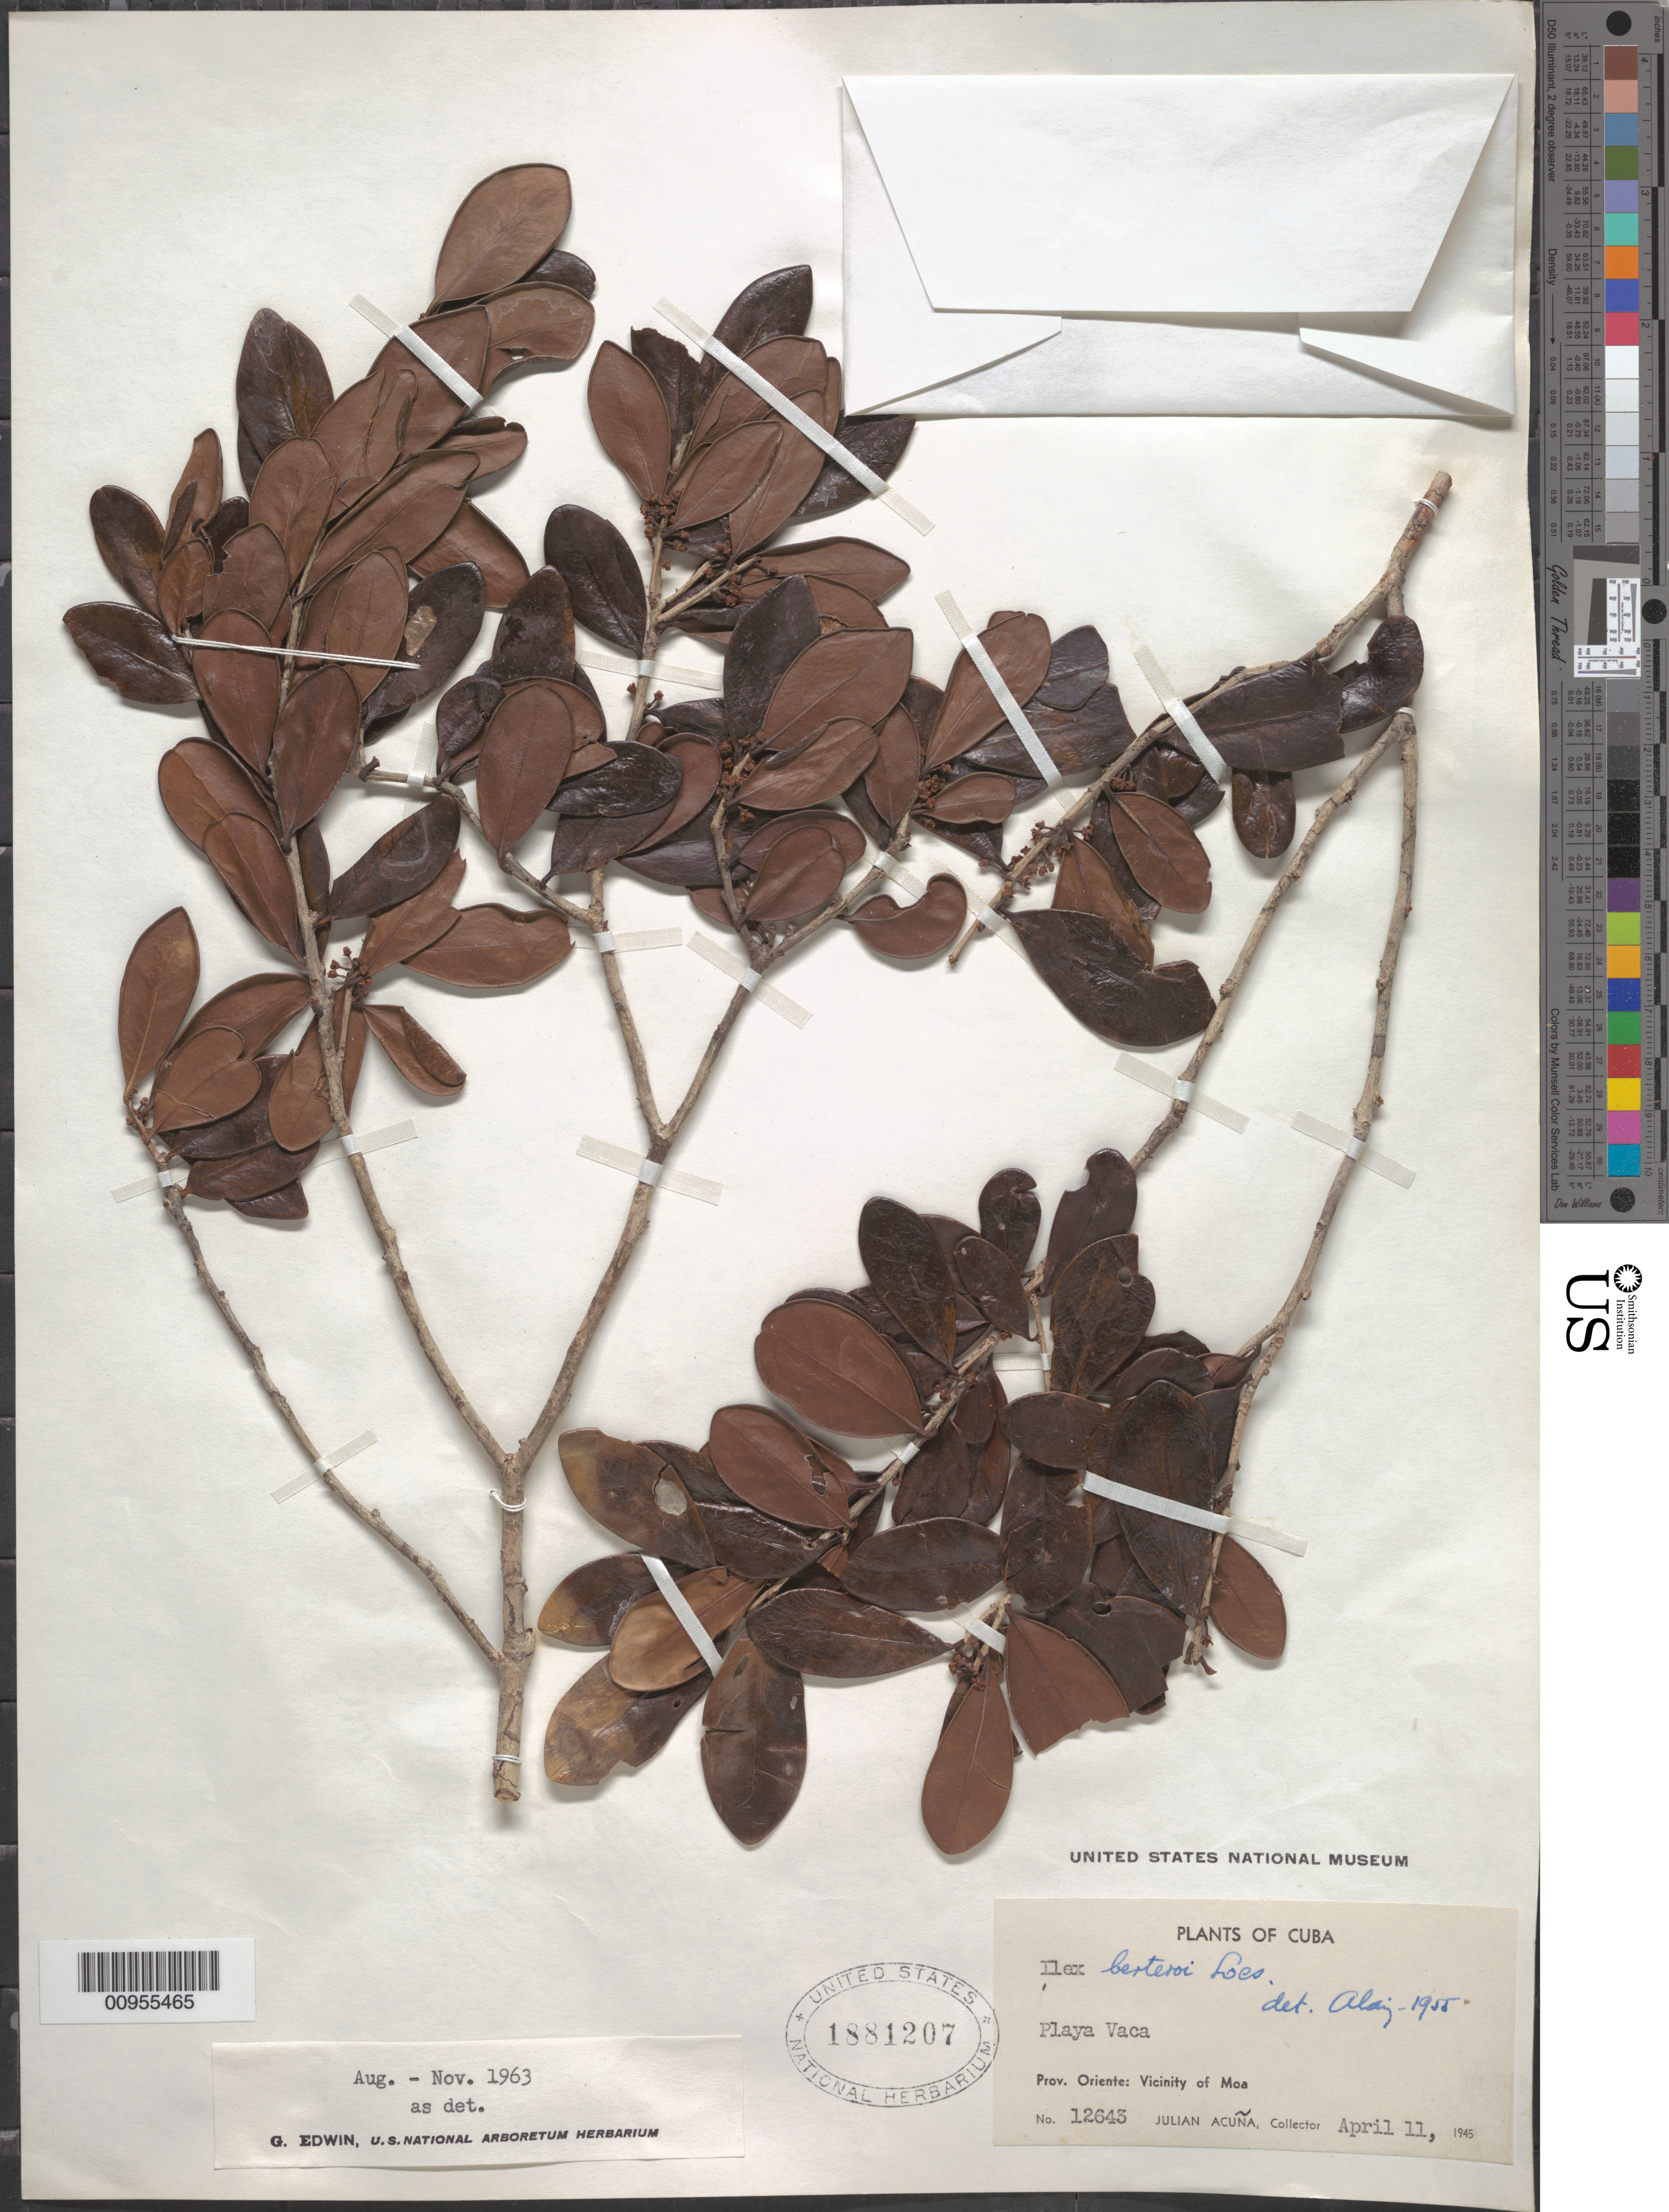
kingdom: Plantae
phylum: Tracheophyta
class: Magnoliopsida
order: Aquifoliales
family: Aquifoliaceae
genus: Ilex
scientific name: Ilex berteroi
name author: Loes.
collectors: J. Acuña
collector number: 12643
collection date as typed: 11 Apr 1945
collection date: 1945-04-11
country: Cuba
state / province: Holguín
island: Cuba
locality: Moa, vicinity of [Oriente]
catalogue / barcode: US 1881207